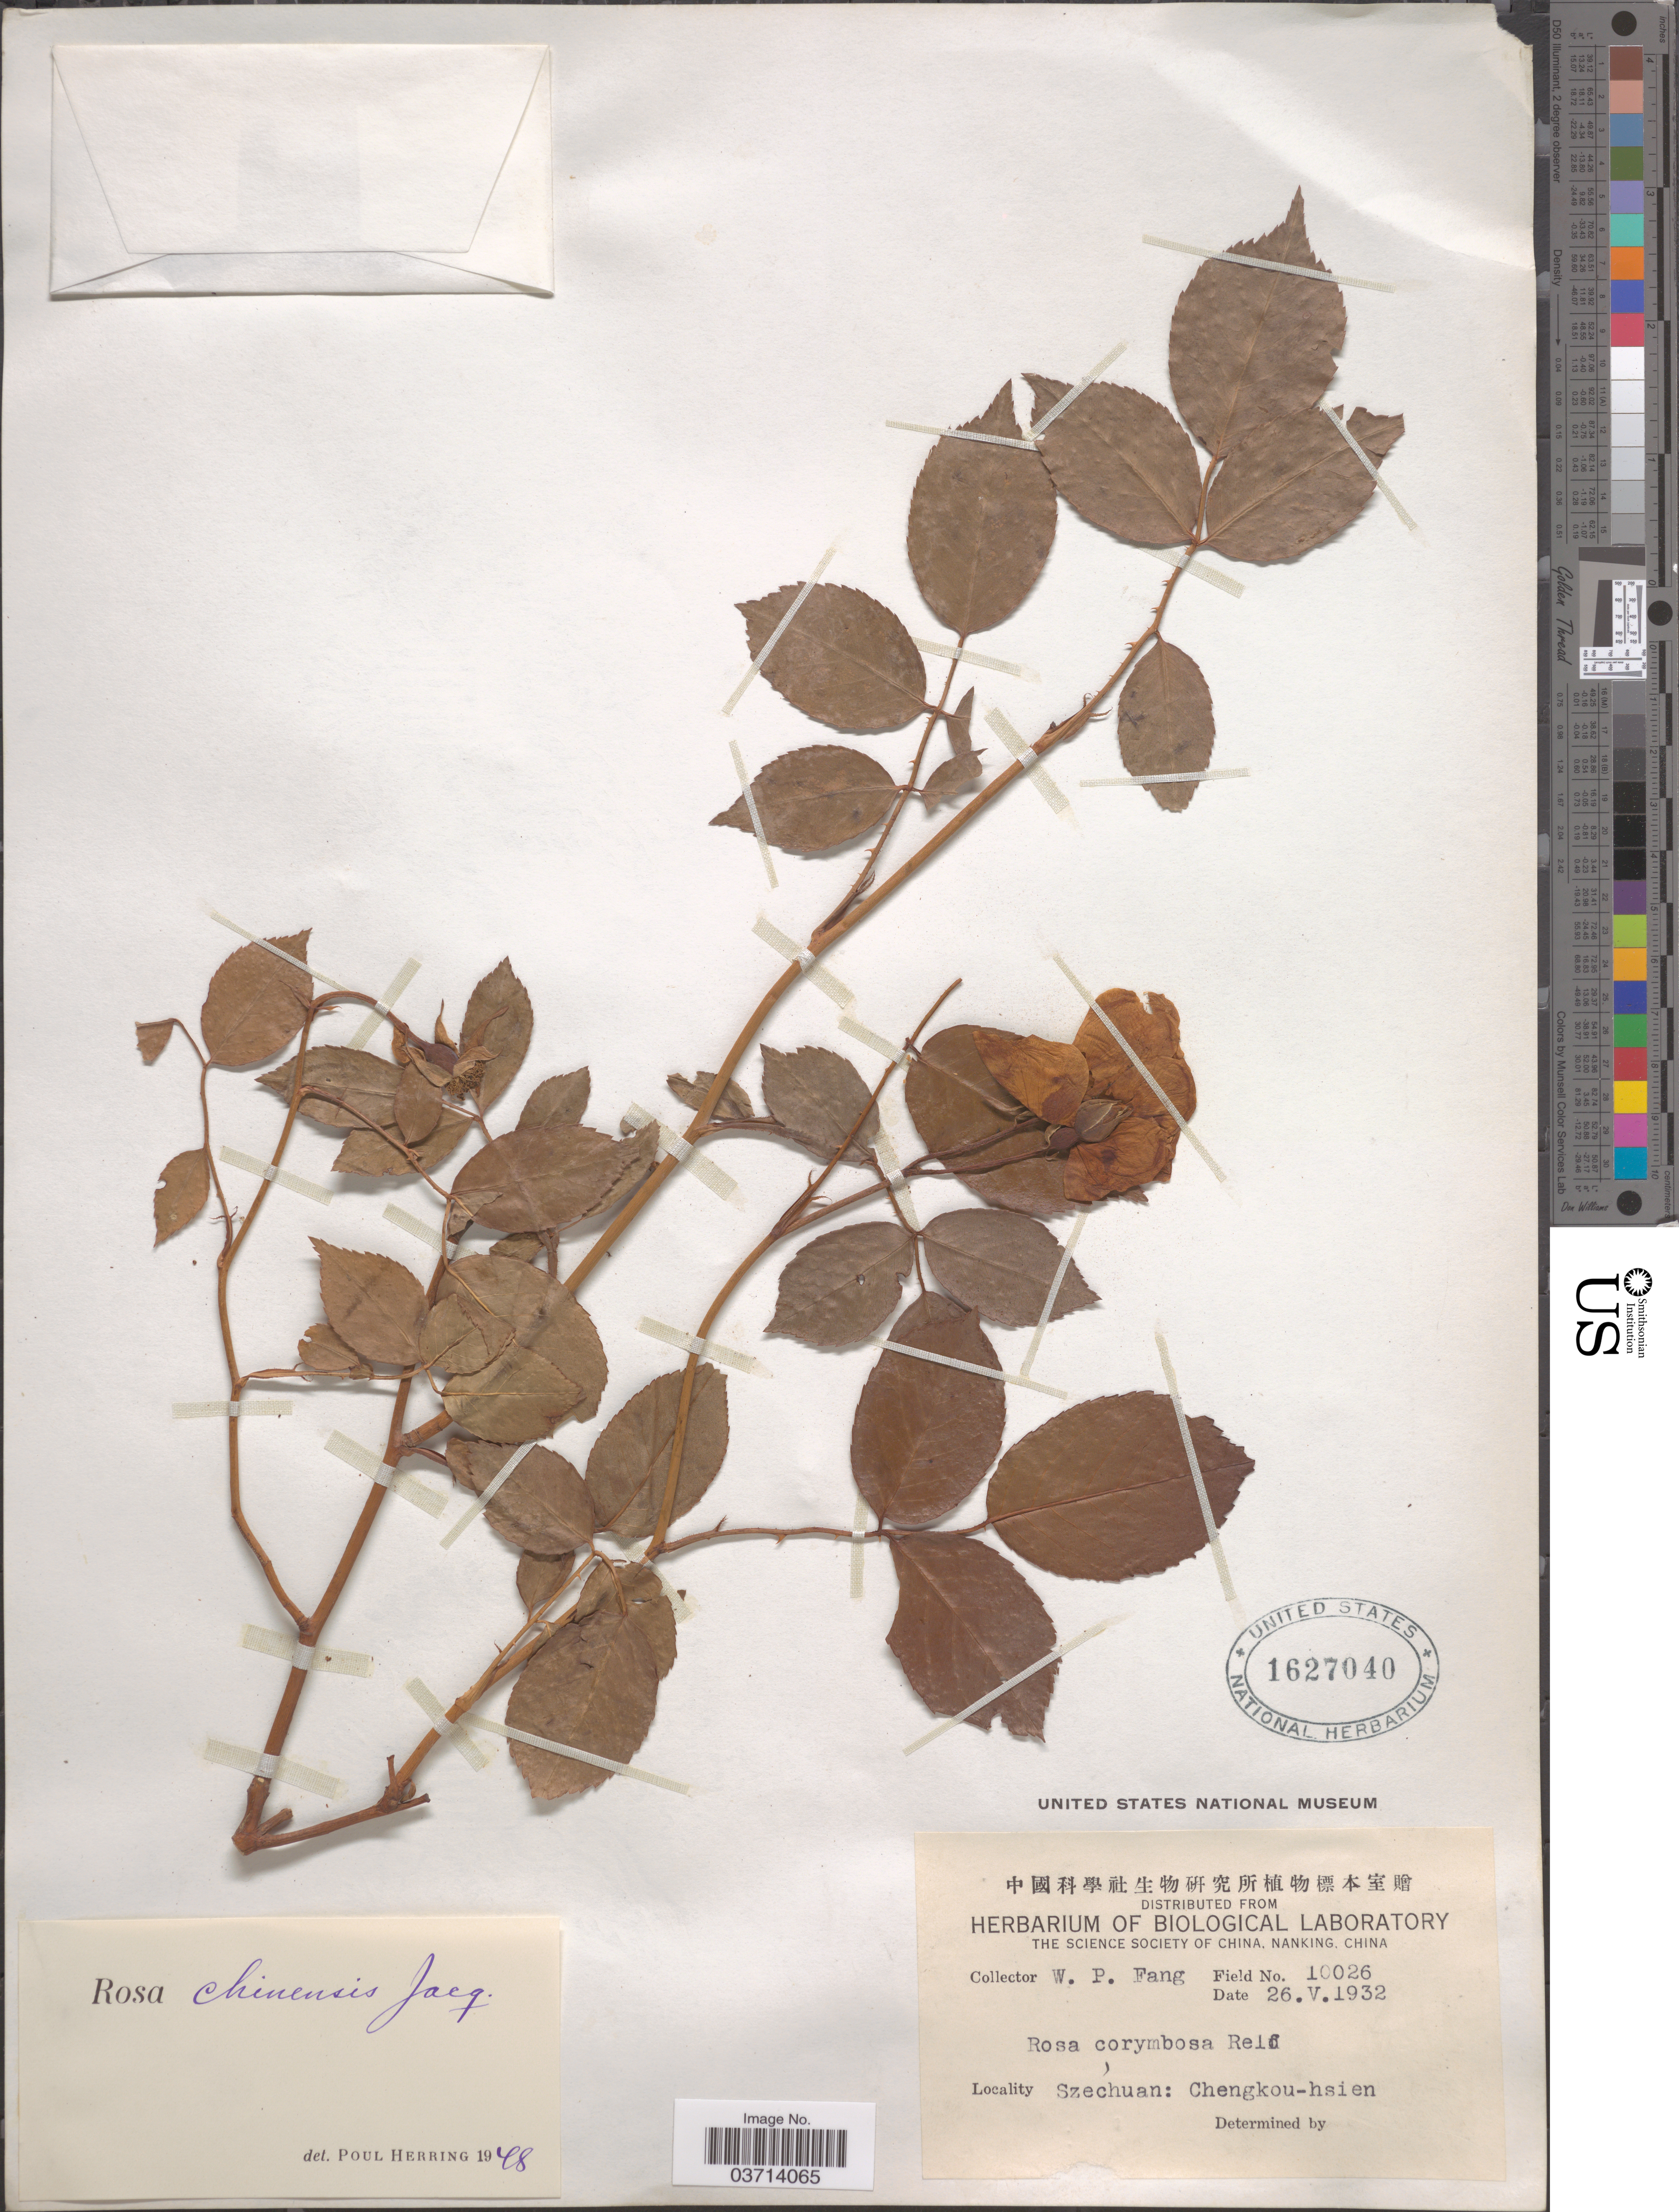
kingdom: Plantae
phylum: Tracheophyta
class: Magnoliopsida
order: Rosales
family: Rosaceae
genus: Rosa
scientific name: Rosa chinensis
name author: Jacq.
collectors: W. P. Fang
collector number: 10026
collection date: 1932-05-26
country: China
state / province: Sichuan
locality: Szechuan: Chengkou-hsien.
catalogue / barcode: US 1627040